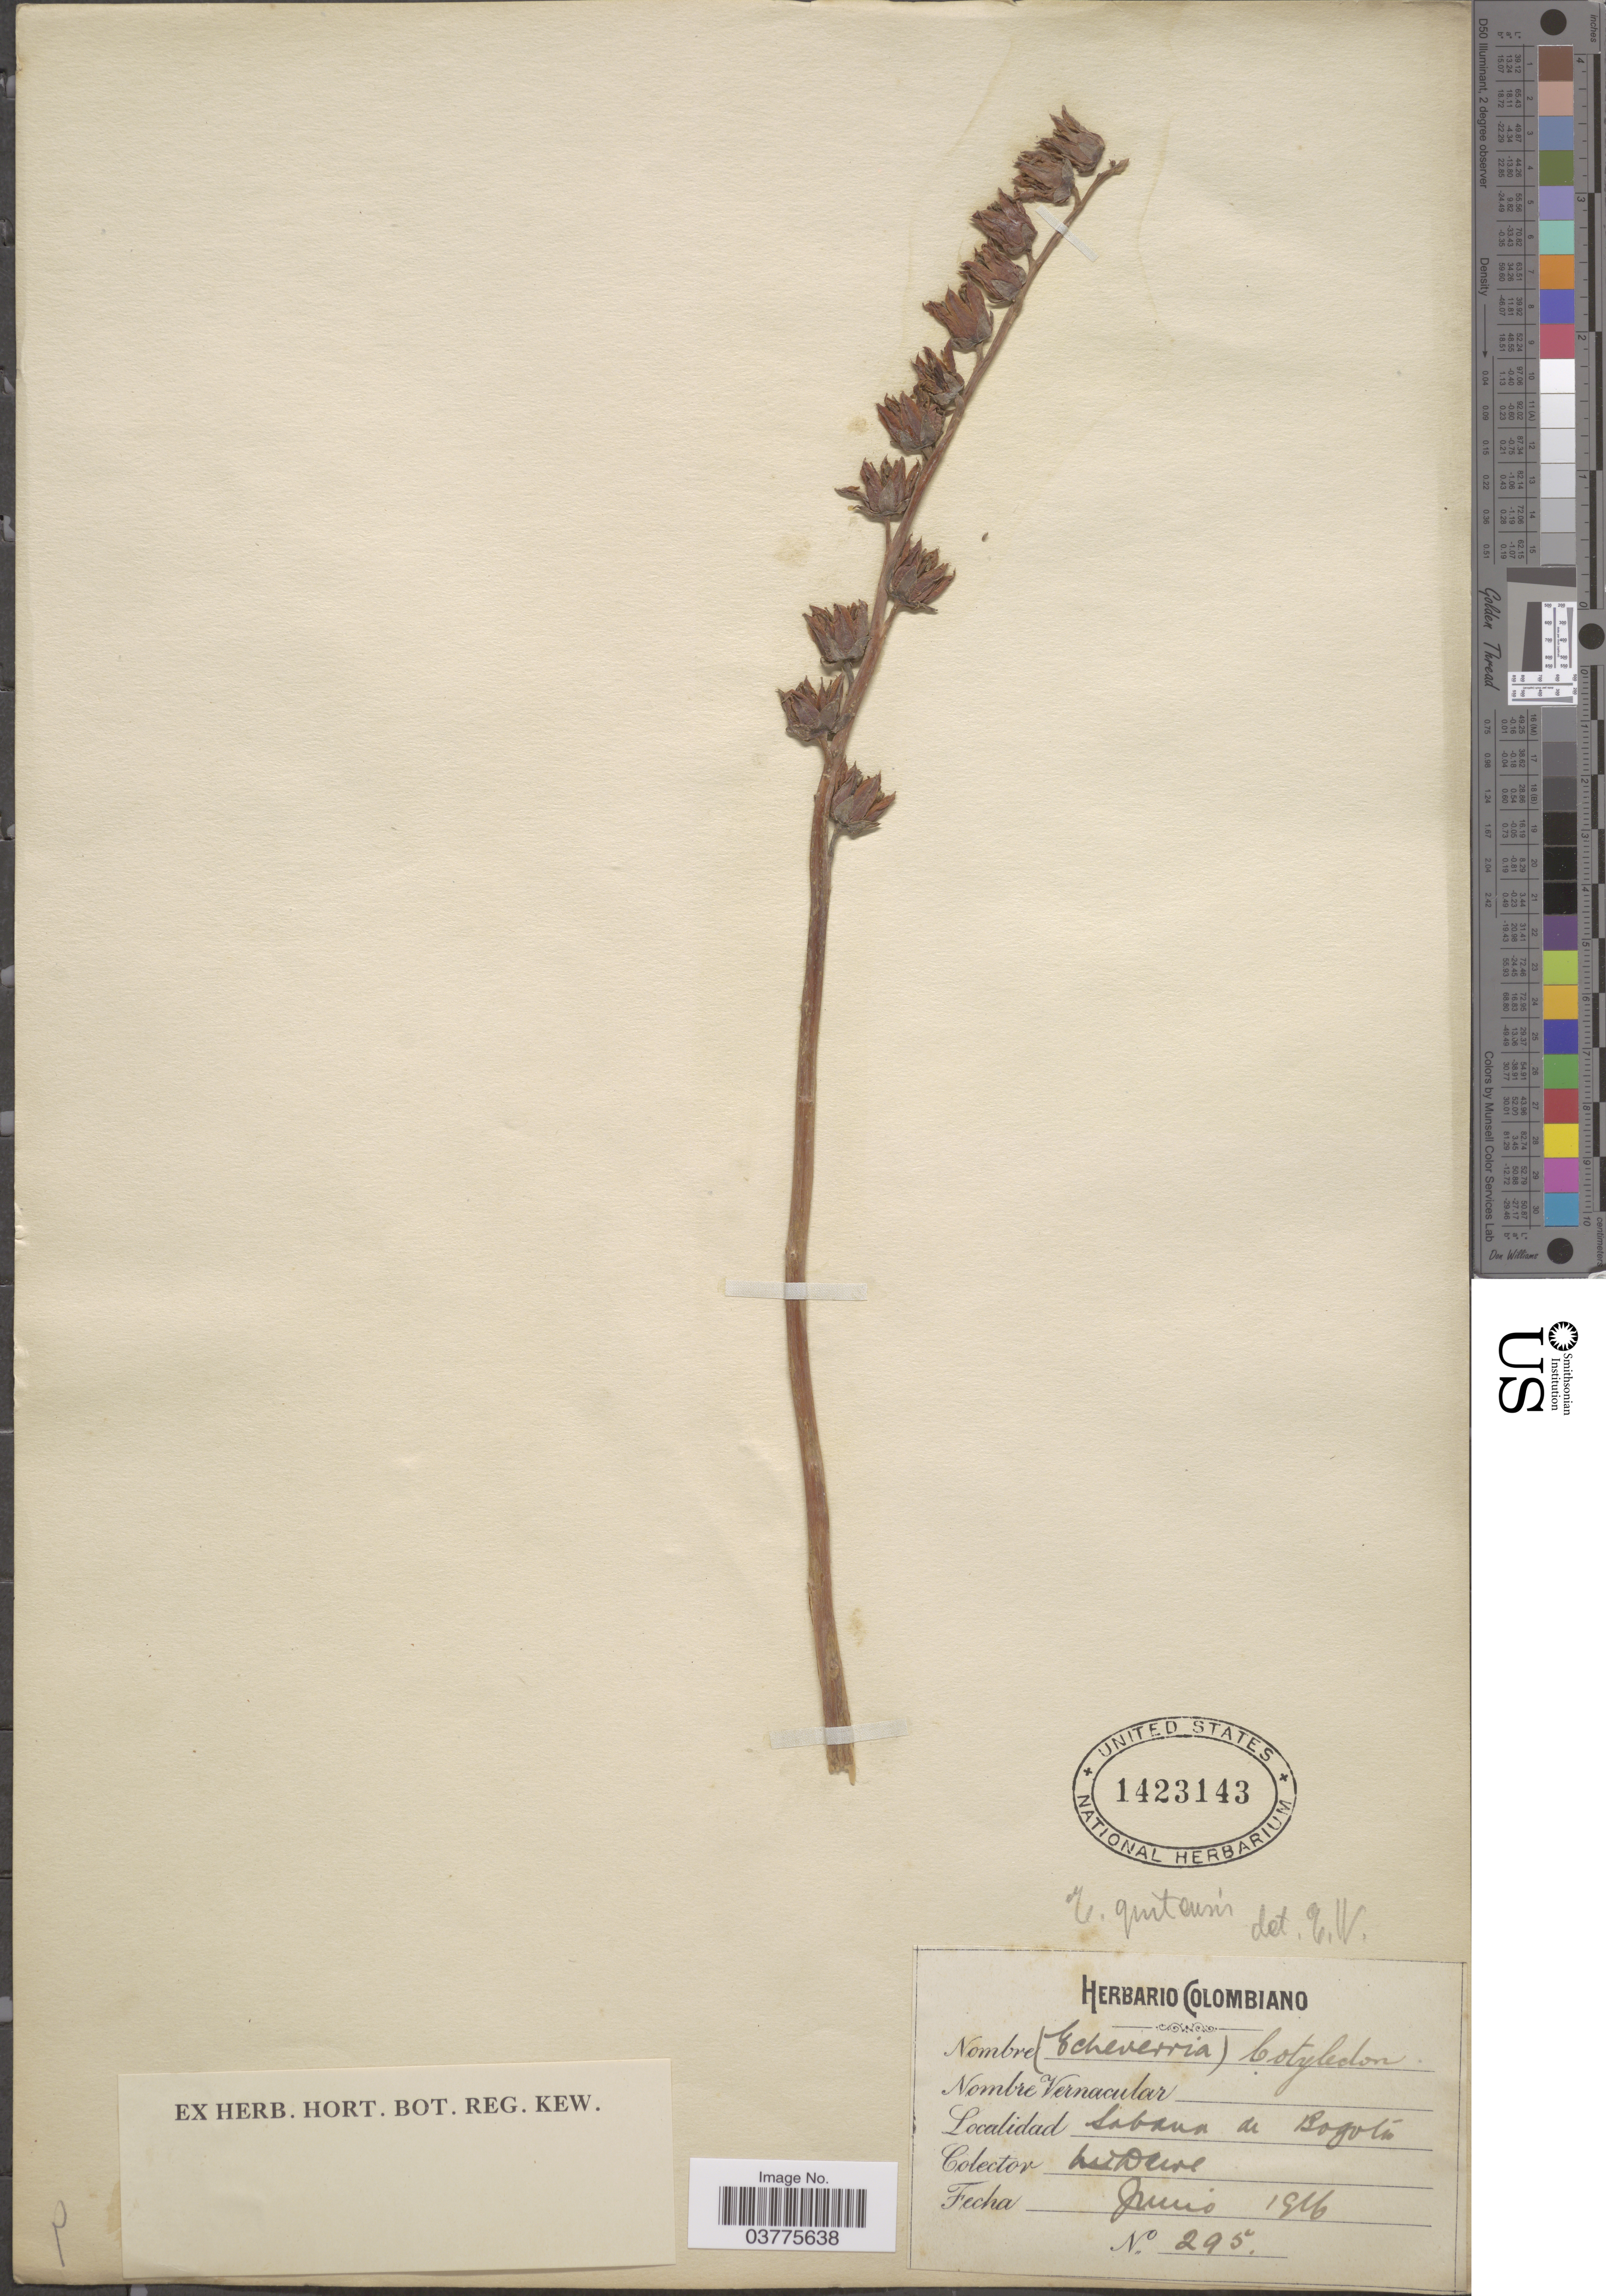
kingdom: Plantae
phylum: Tracheophyta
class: Magnoliopsida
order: Saxifragales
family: Crassulaceae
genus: Echeveria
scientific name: Echeveria quitensis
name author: (Kunth) Lindl.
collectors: M. T. Dawe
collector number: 295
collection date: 1916-06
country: Colombia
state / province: Bogota D.C.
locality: Sabana de Bogotá.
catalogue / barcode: US 1423143